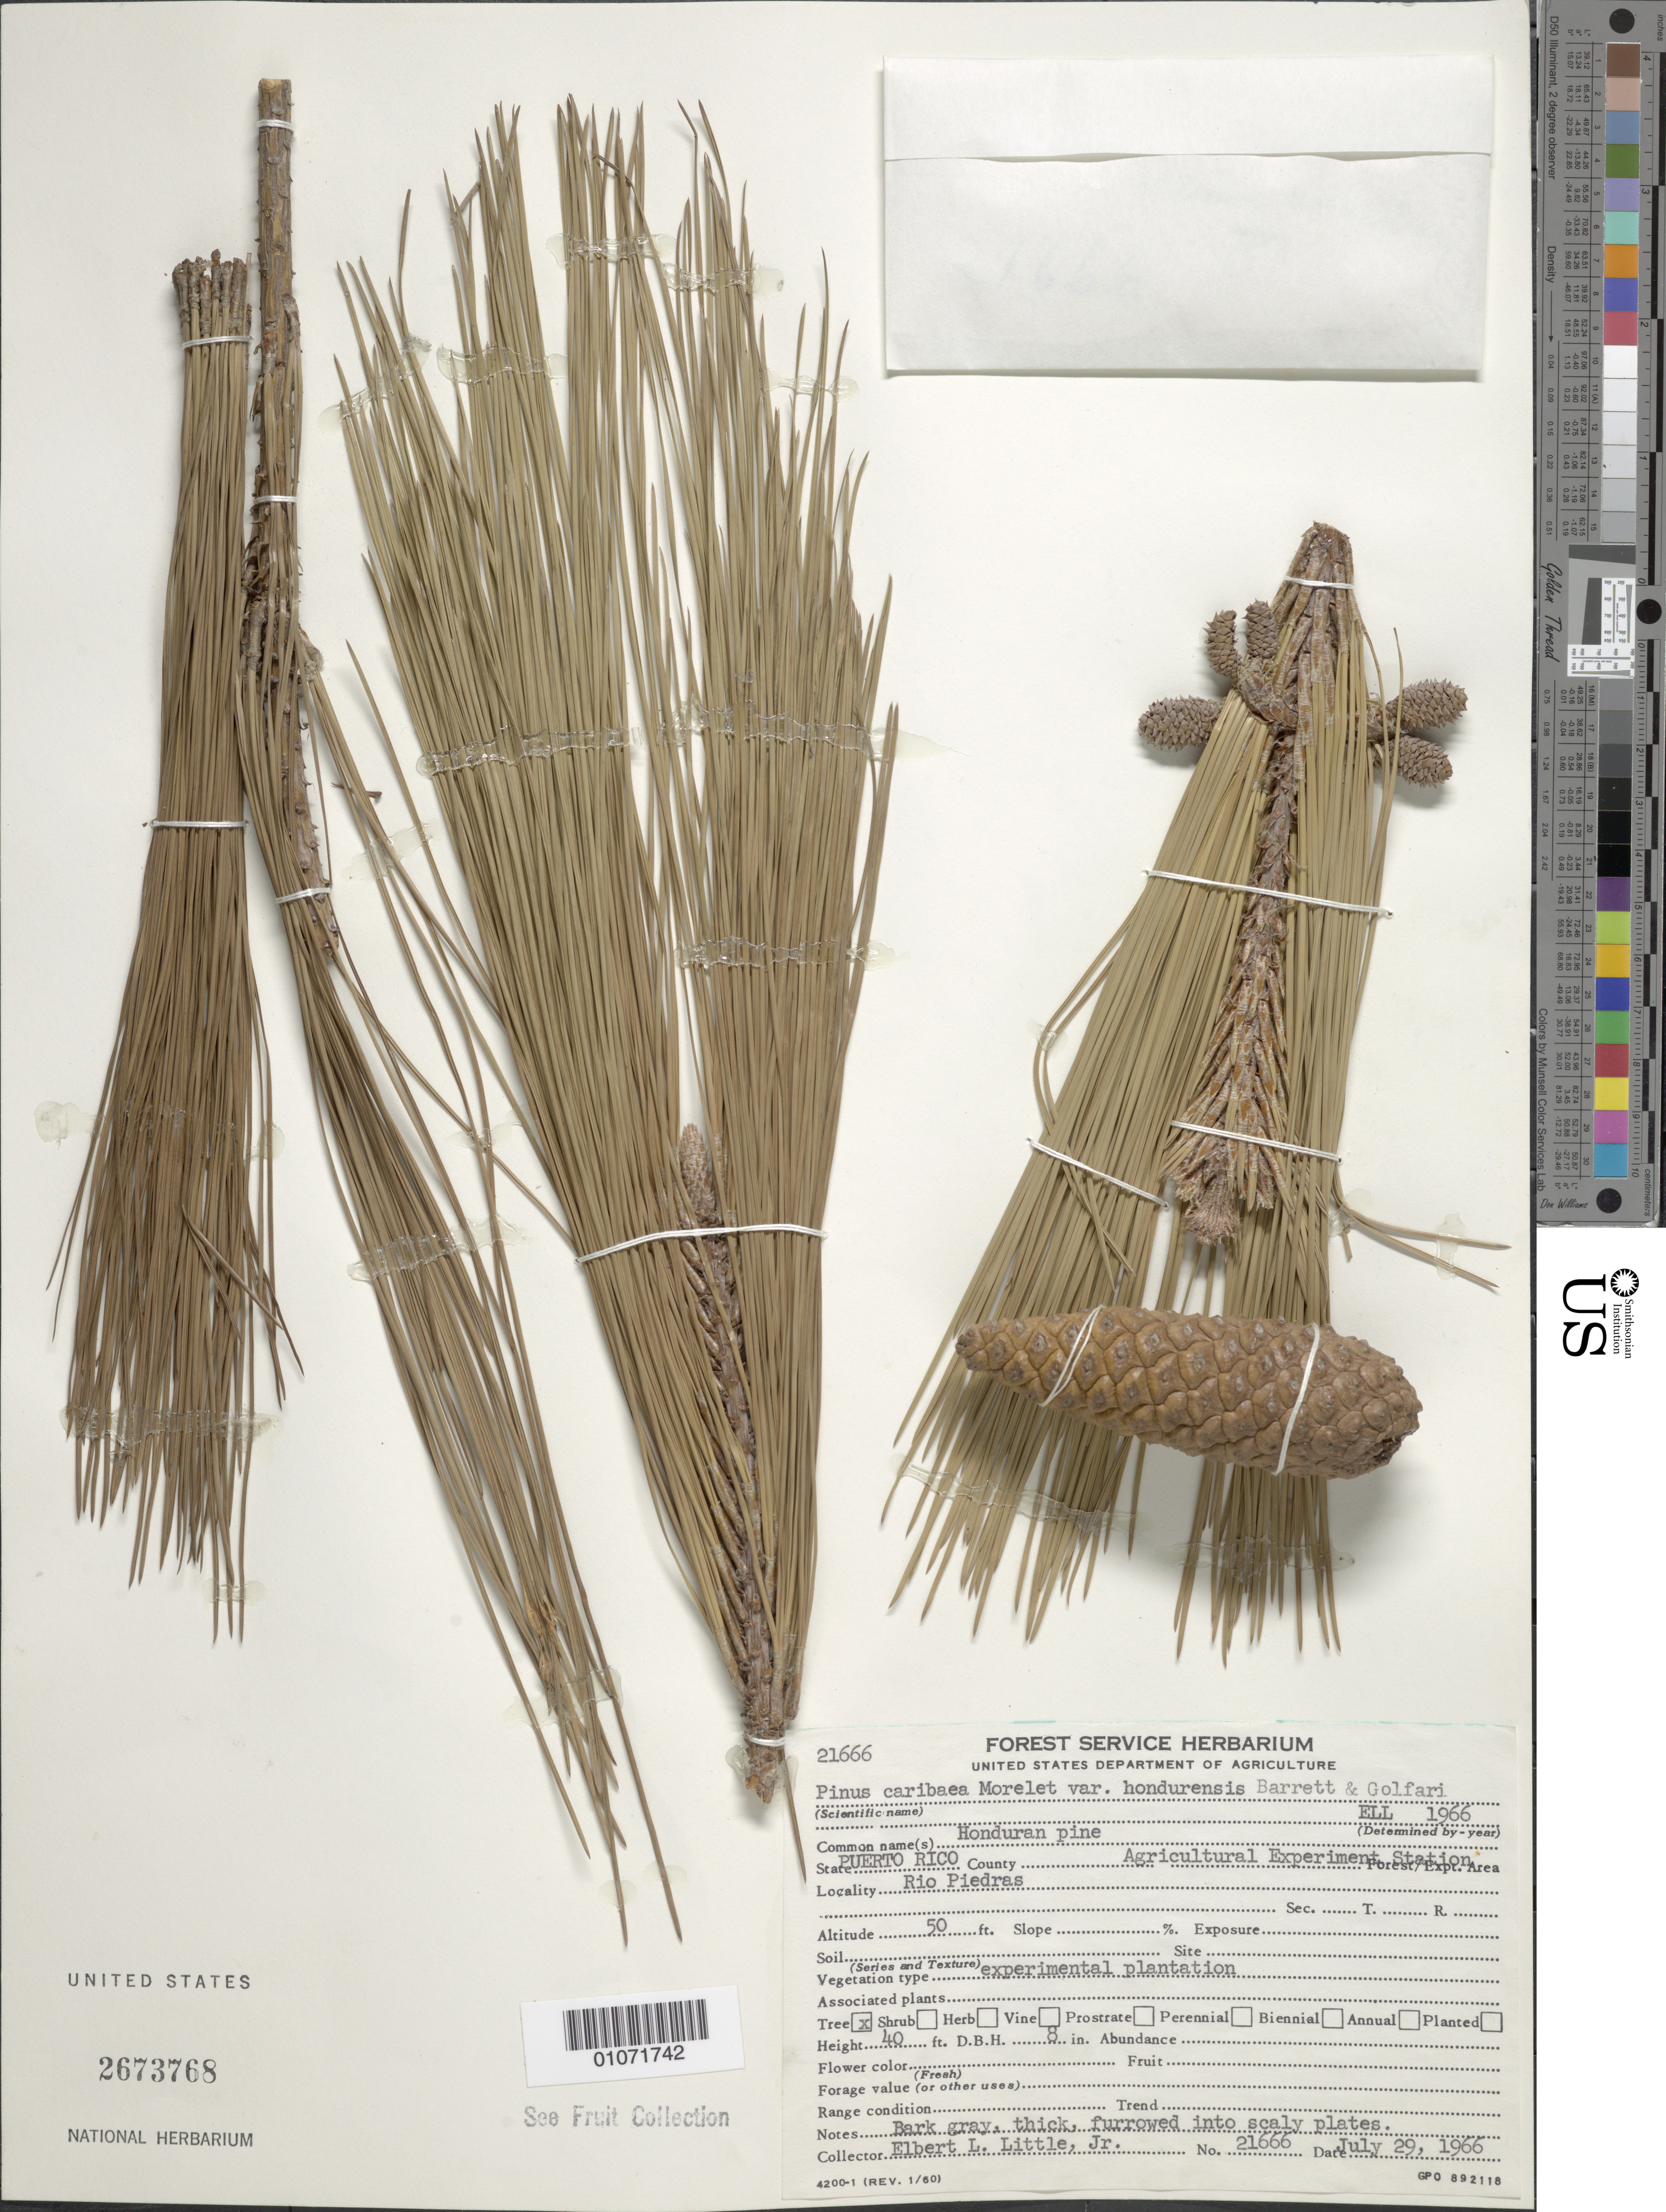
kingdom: Plantae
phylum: Tracheophyta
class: Pinopsida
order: Pinales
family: Pinaceae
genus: Pinus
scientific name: Pinus caribaea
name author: Morelet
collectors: E. L. Little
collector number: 21666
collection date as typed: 29 Jul 1966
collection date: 1966-07-29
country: Puerto Rico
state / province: San Juan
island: Puerto Rico I.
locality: Rio Piedras. Agricutural Experiment Station.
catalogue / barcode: US 2673768